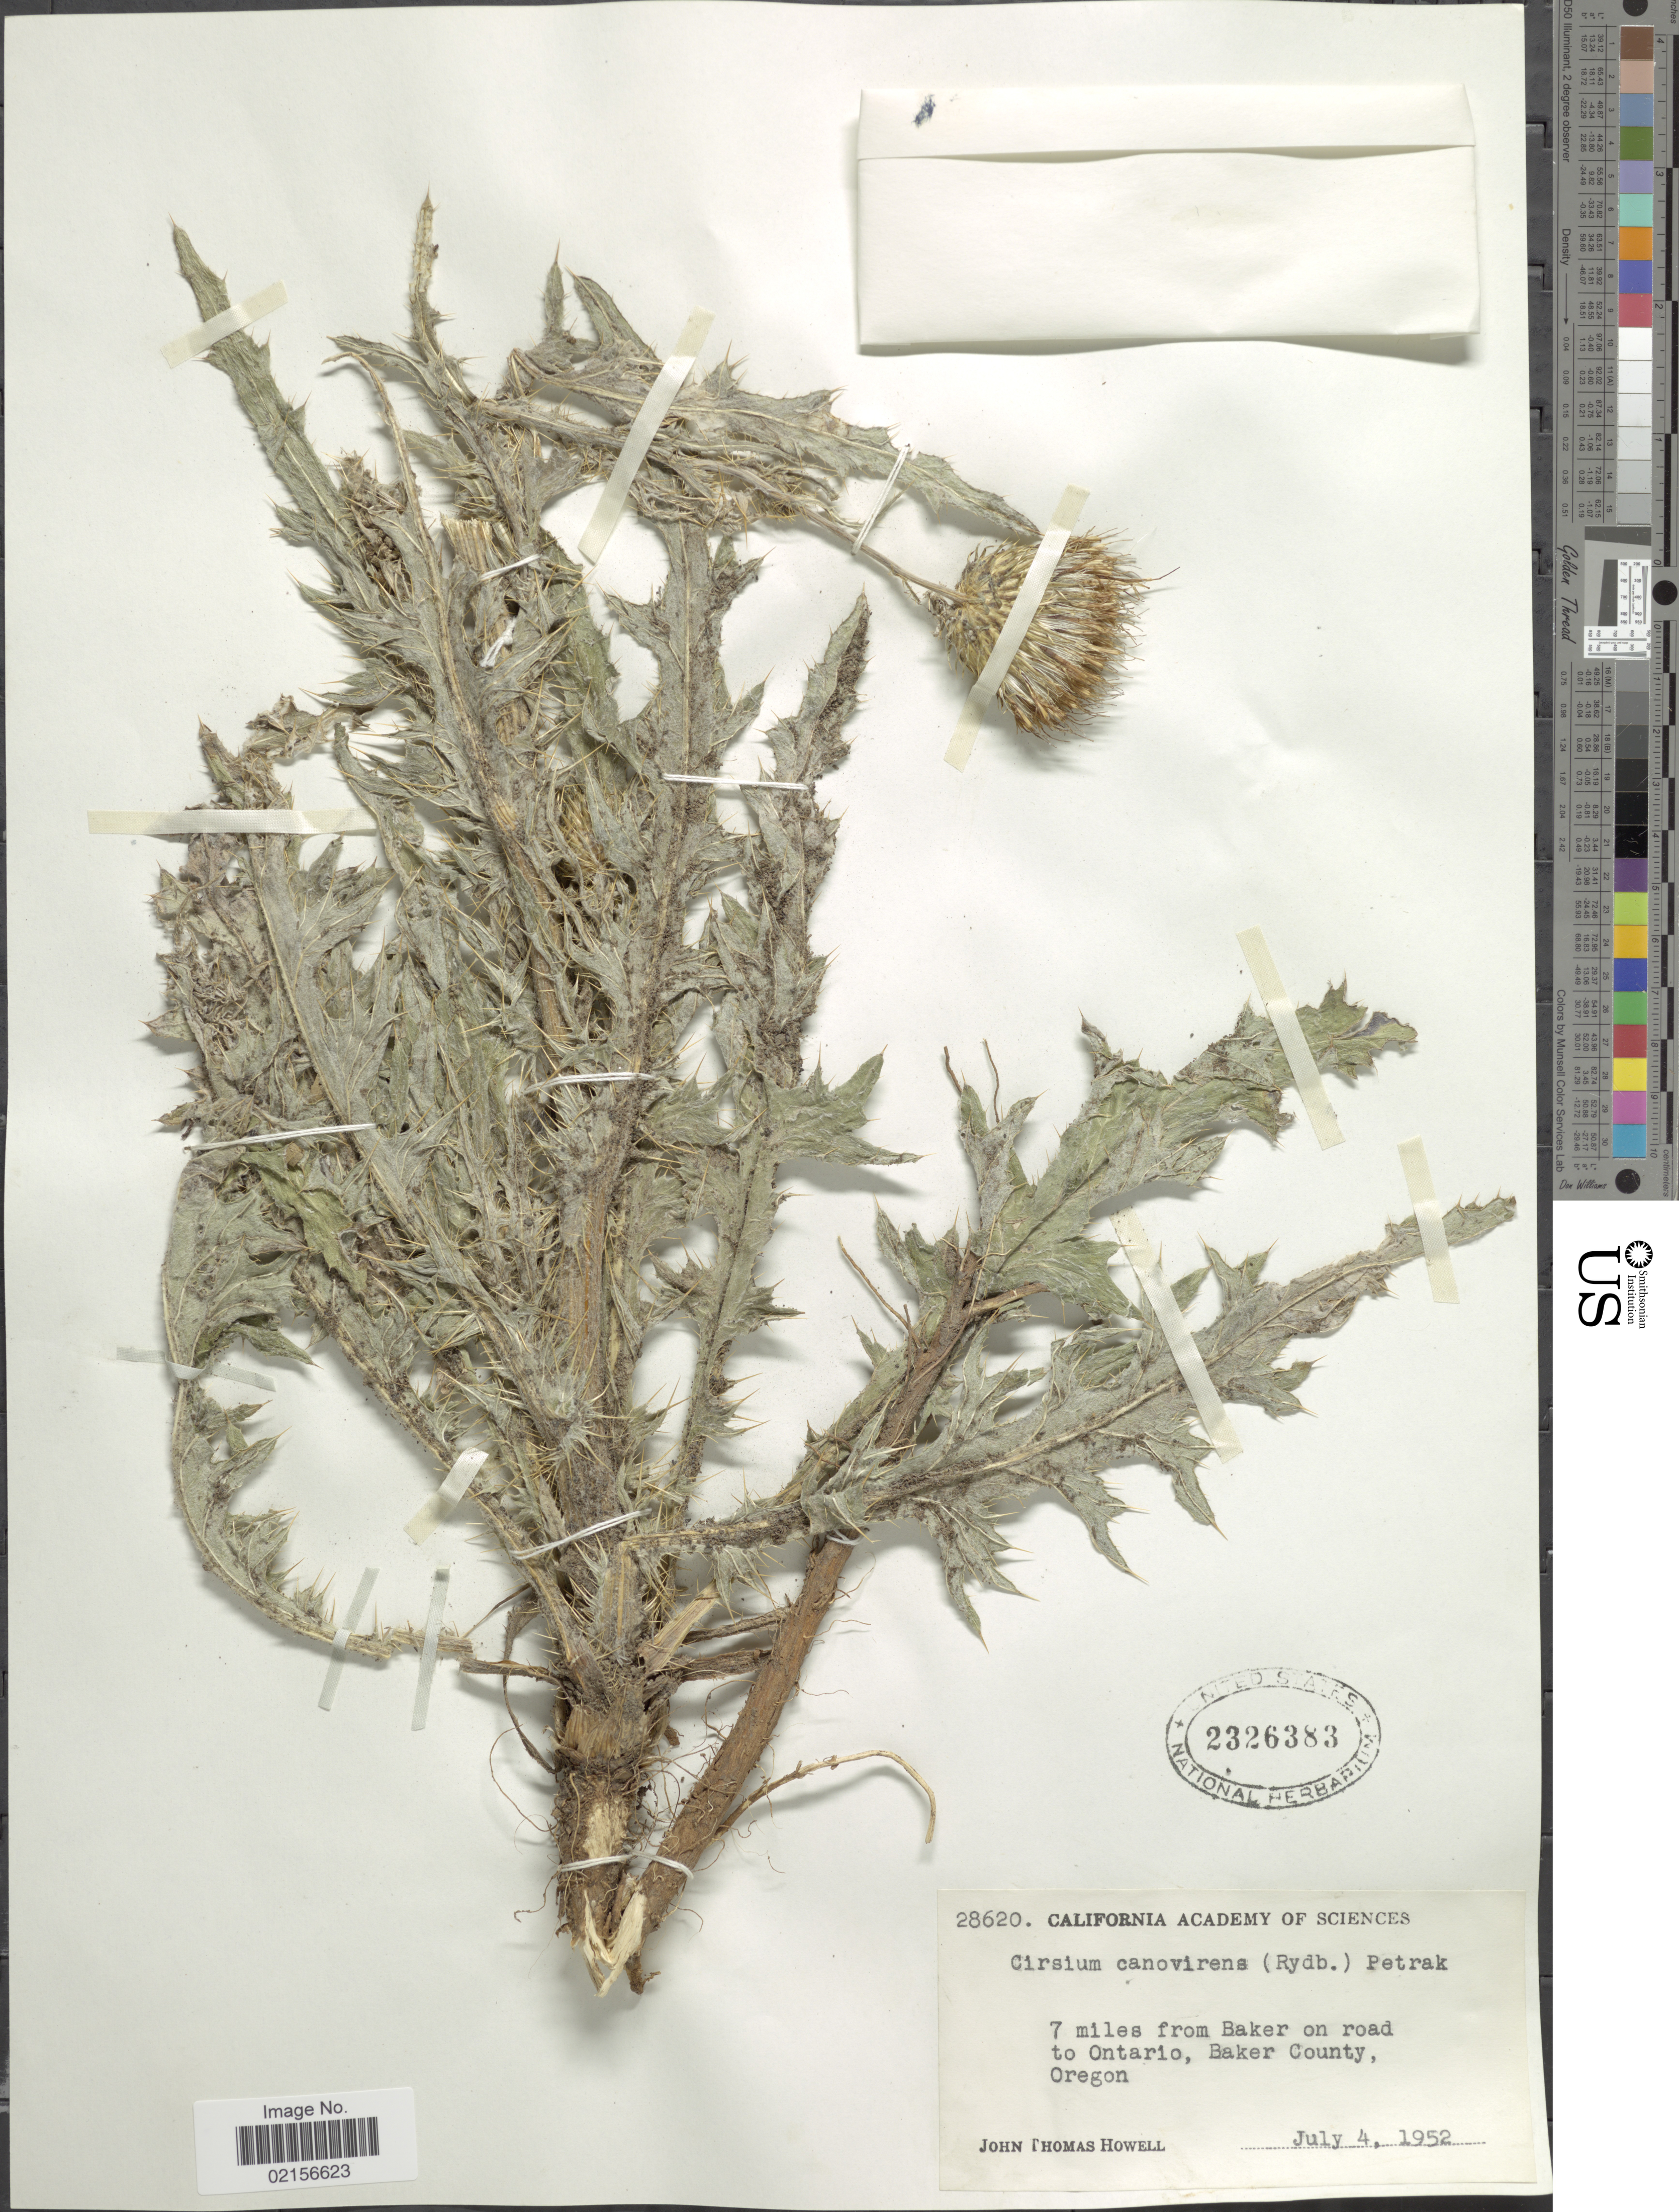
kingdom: Plantae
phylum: Tracheophyta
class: Magnoliopsida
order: Asterales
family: Asteraceae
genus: Cirsium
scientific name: Cirsium cymosum var. canovirens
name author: (Rydb.) D.J. Keil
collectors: J. T. Howell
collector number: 28620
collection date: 1952-07-04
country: United States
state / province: Oregon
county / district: Baker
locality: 7 miles from Baker on road to Ontario, Baker County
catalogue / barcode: US 2326383